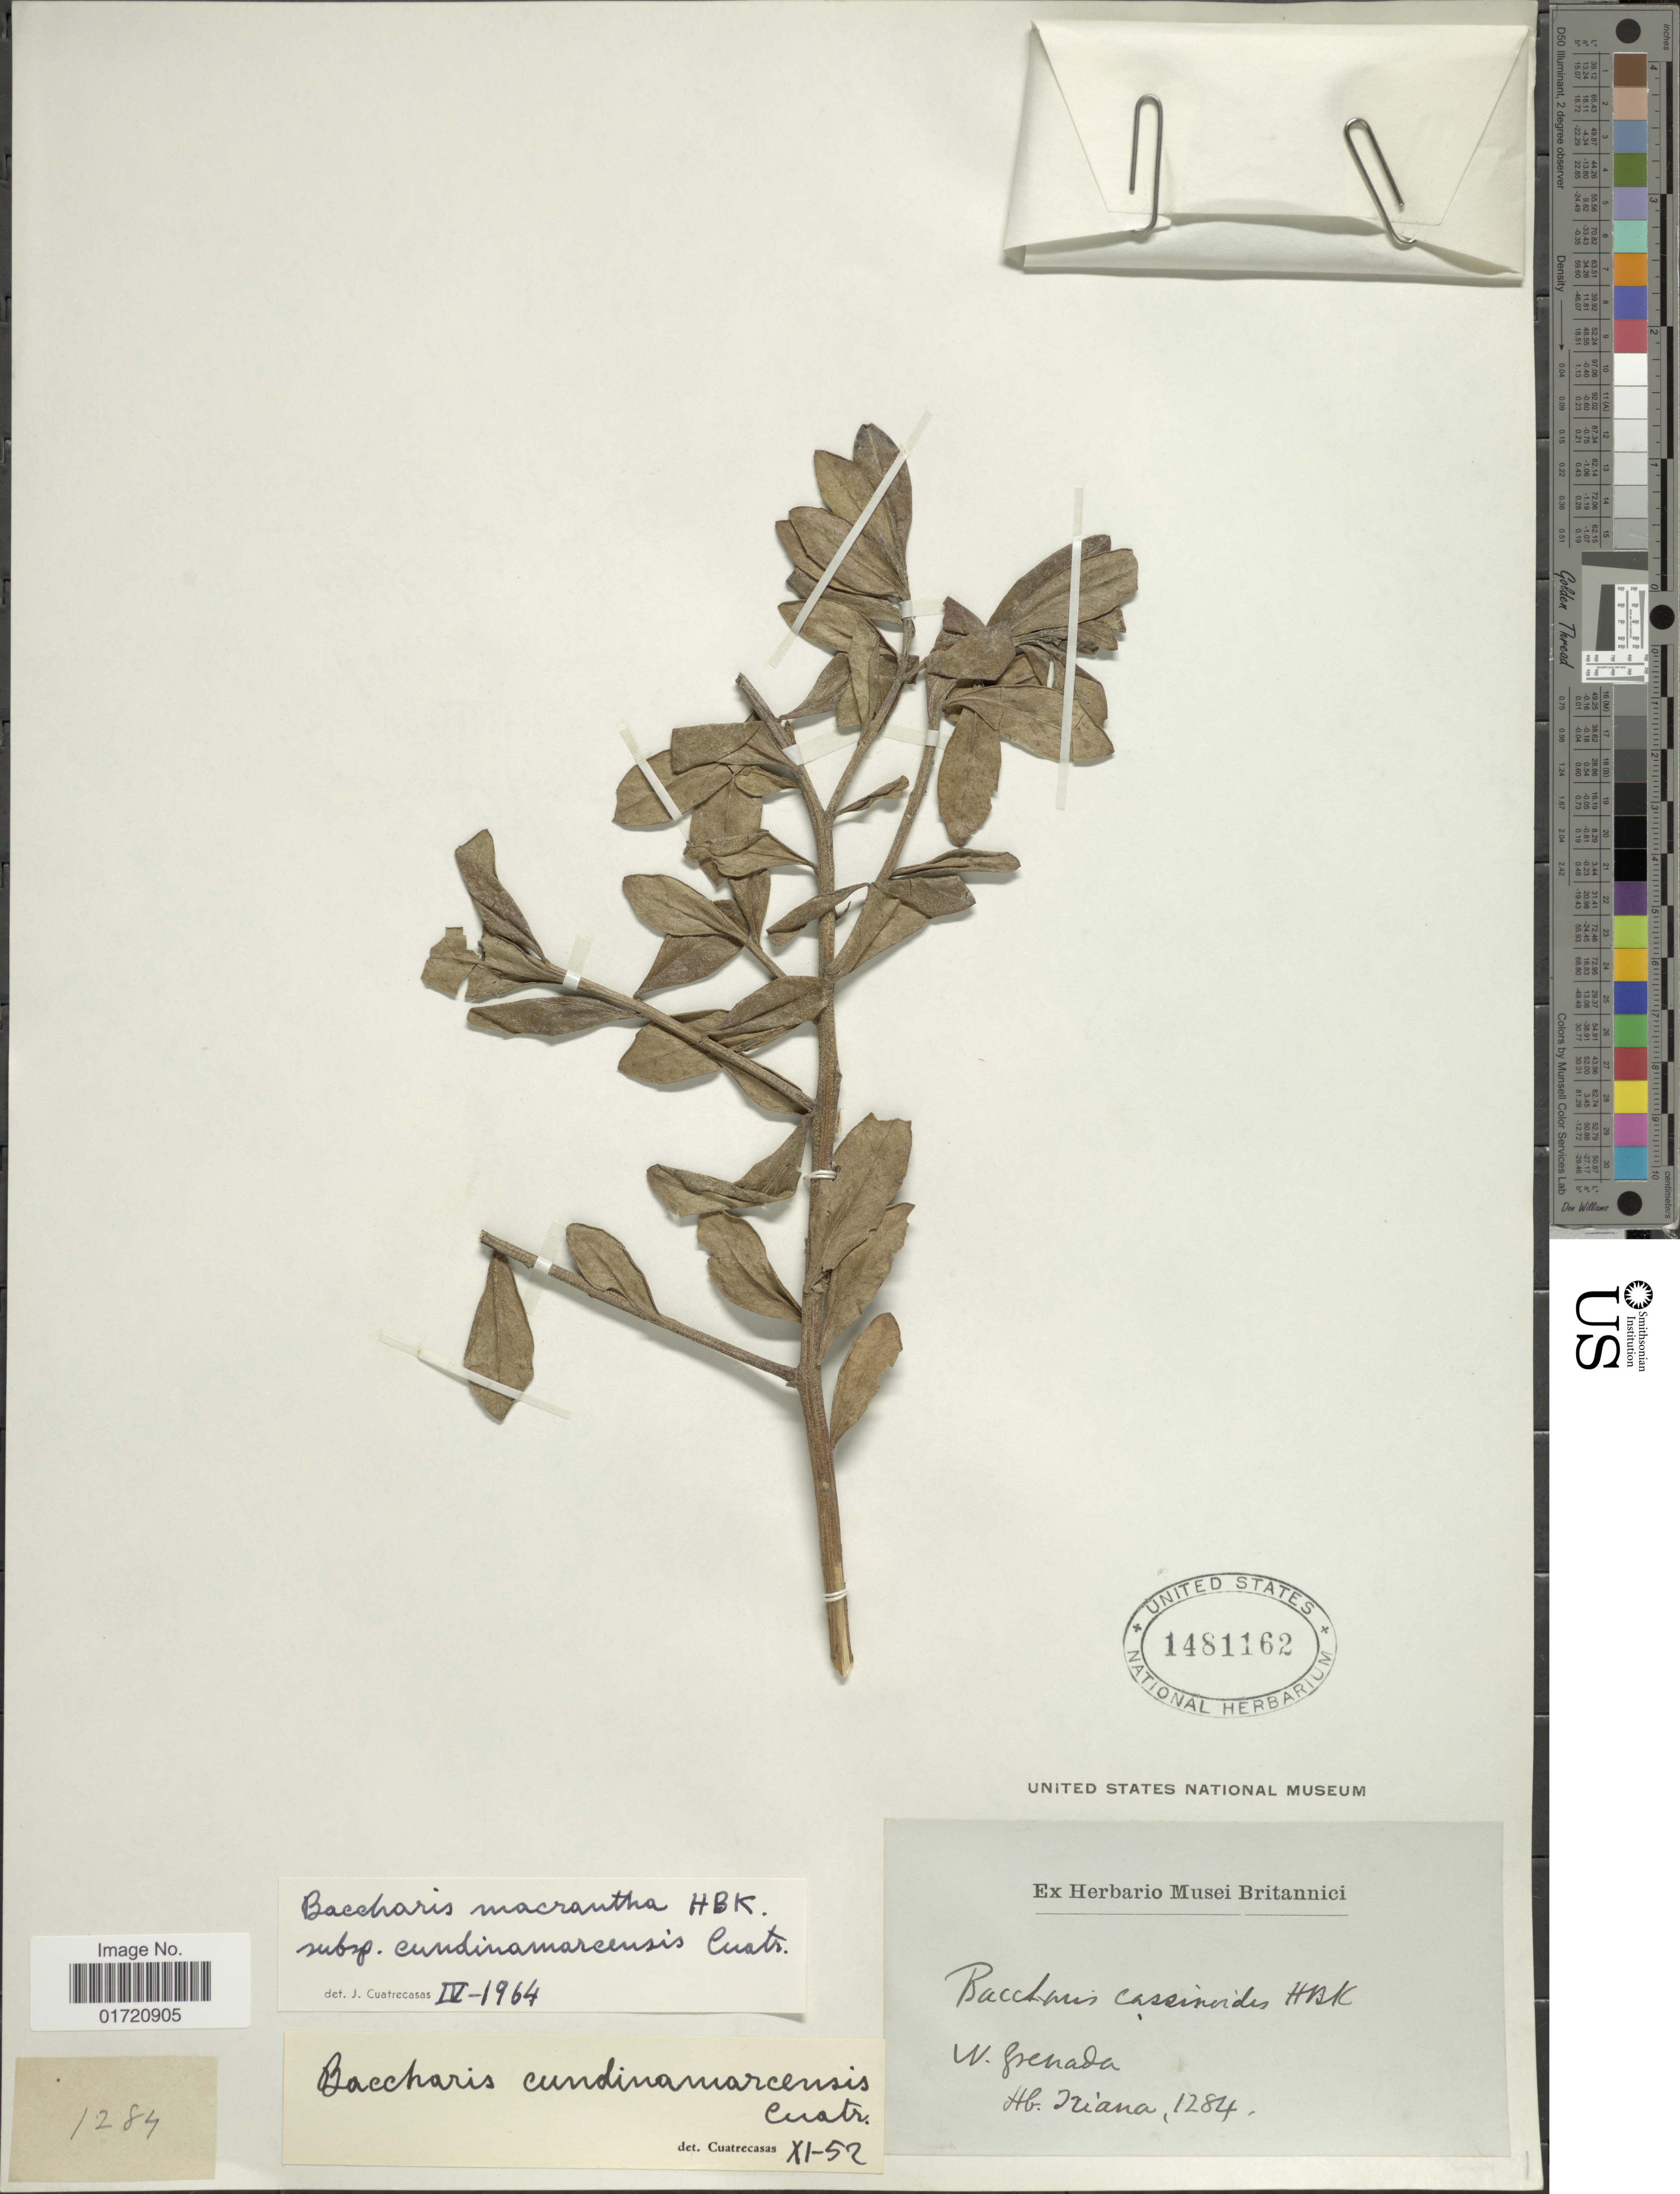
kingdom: Plantae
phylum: Tracheophyta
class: Magnoliopsida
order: Asterales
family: Asteraceae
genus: Baccharis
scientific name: Baccharis macrantha subsp. cundinamarcensis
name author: (Cuatrec.) Cuatrec.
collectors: Triana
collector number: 1284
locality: W. Grenada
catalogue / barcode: US 1481162